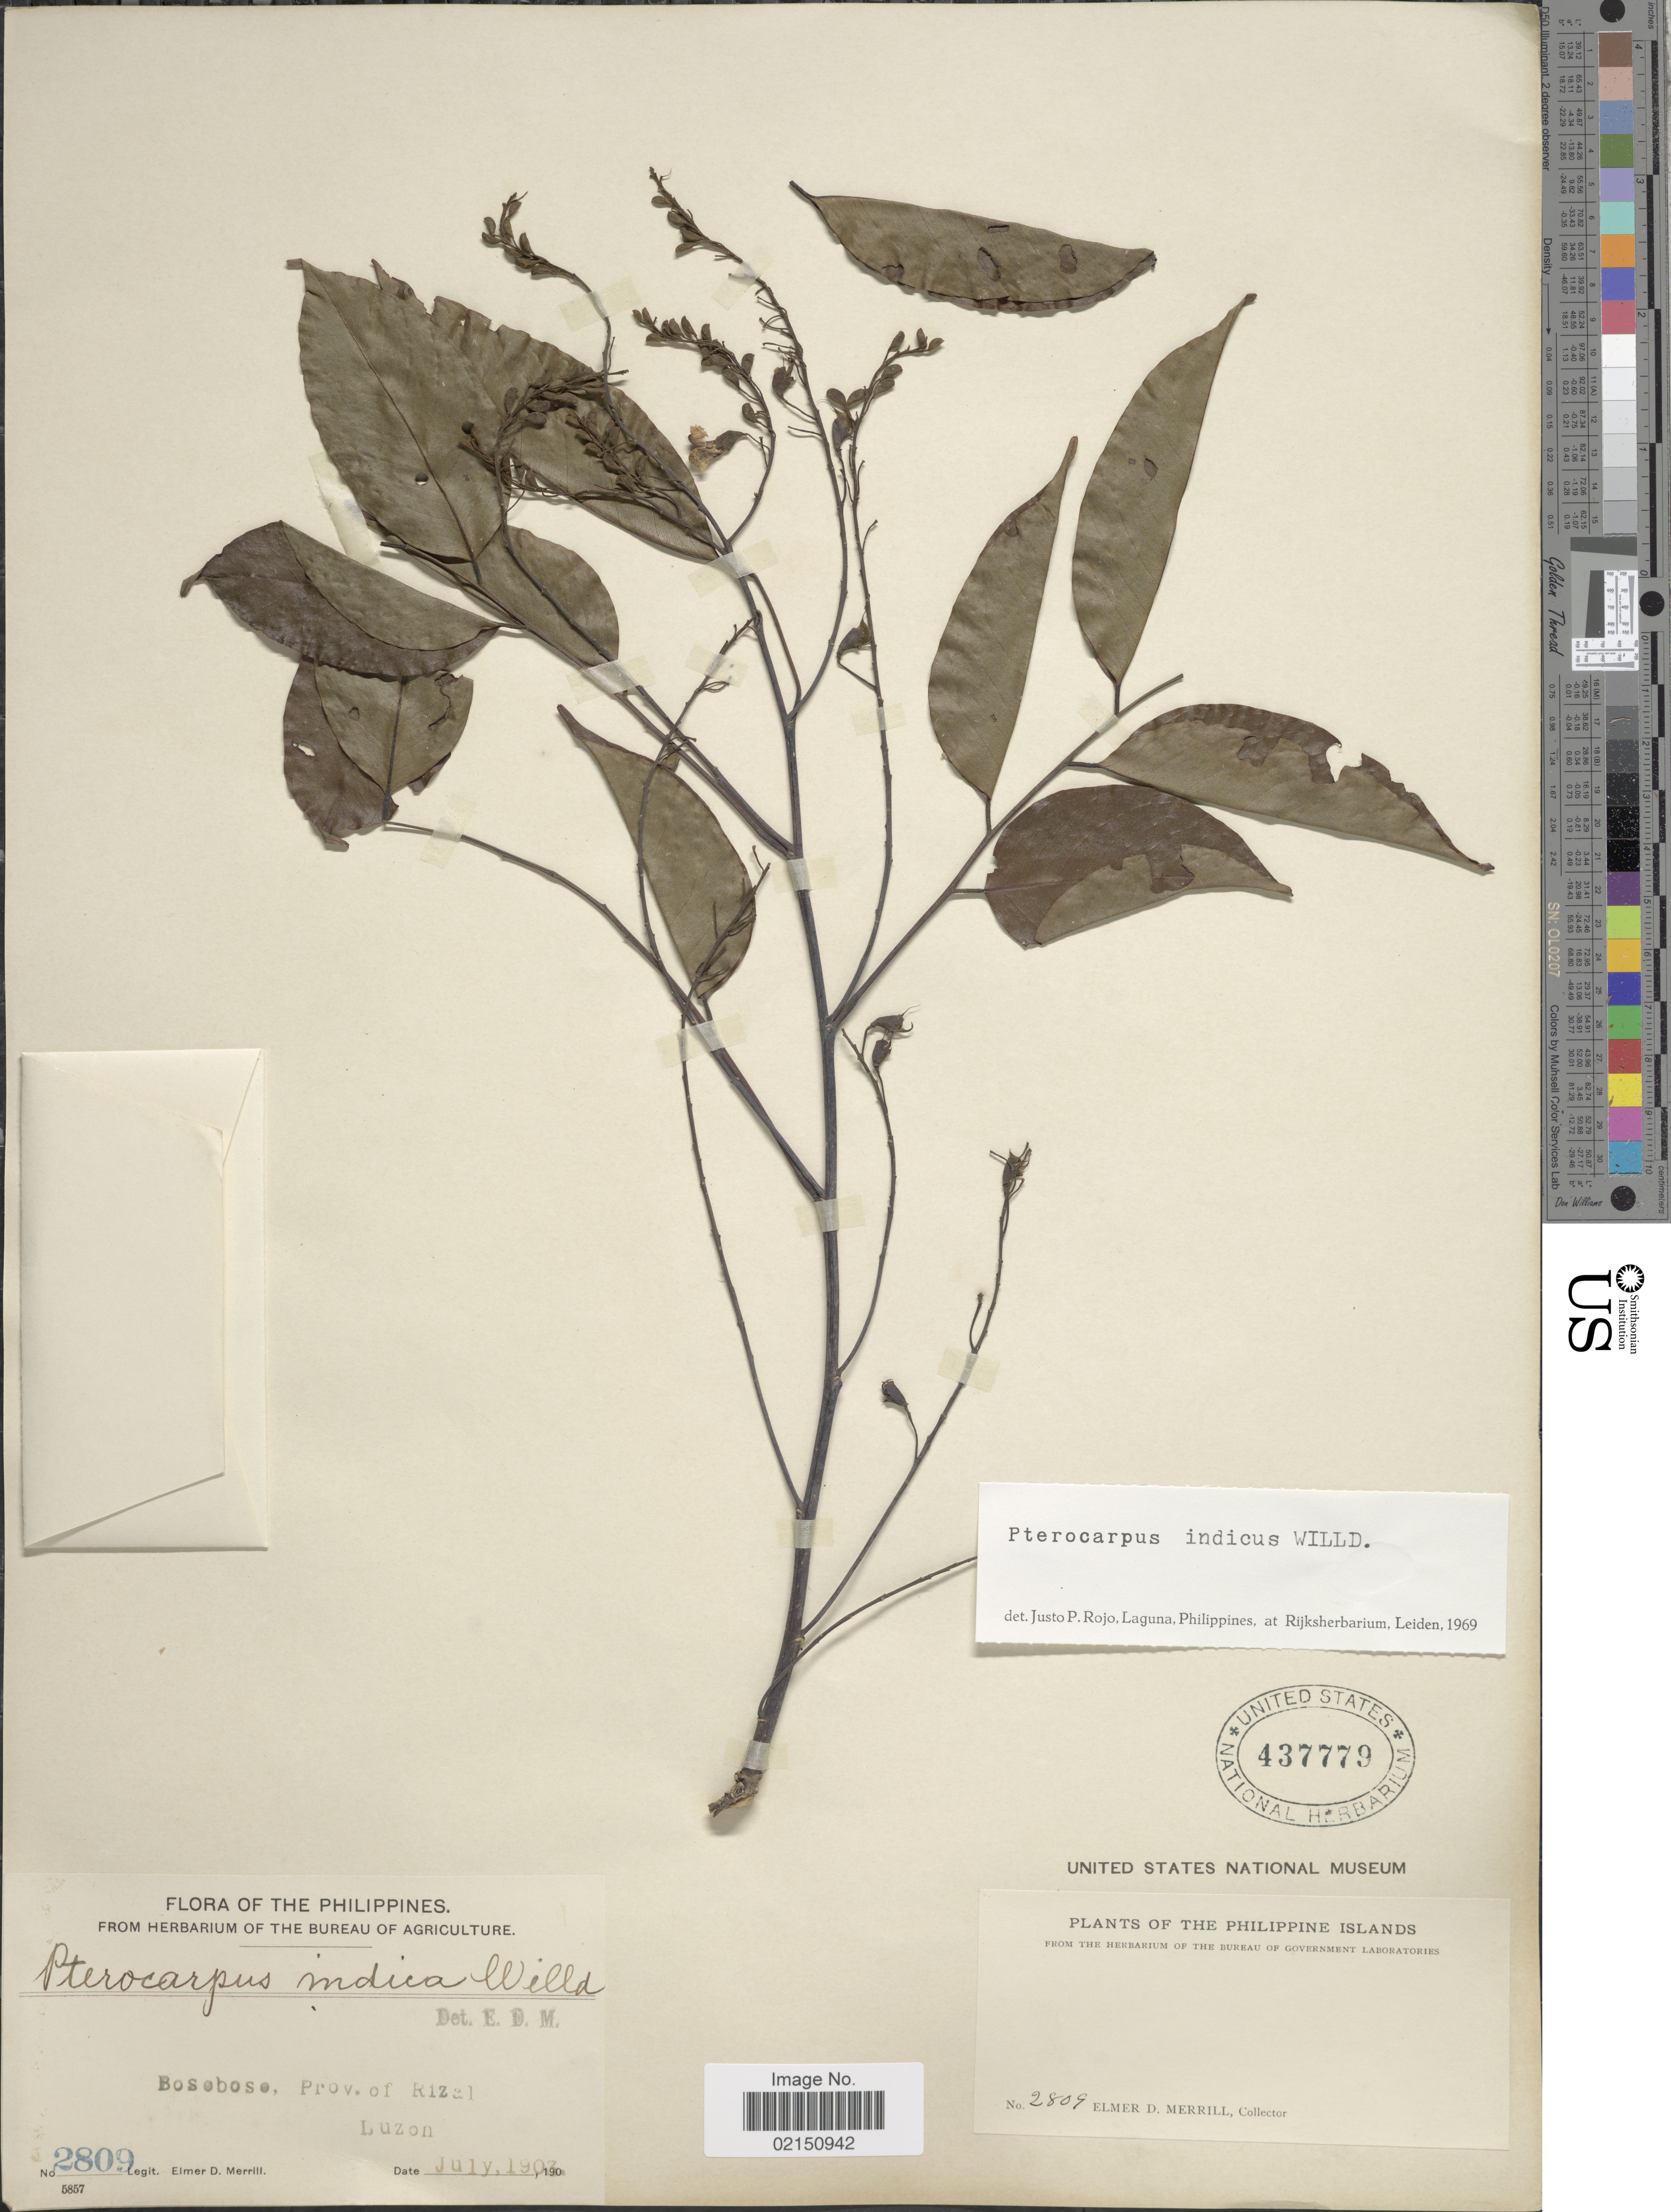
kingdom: Plantae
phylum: Tracheophyta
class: Magnoliopsida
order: Fabales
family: Fabaceae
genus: Pterocarpus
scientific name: Pterocarpus indicus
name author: Willd.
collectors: E. D. Merrill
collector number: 2809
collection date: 1907-07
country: Philippines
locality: The Philippine Islands, Bosoboso, Prov. of Rizal, Luzon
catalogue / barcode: US 437779